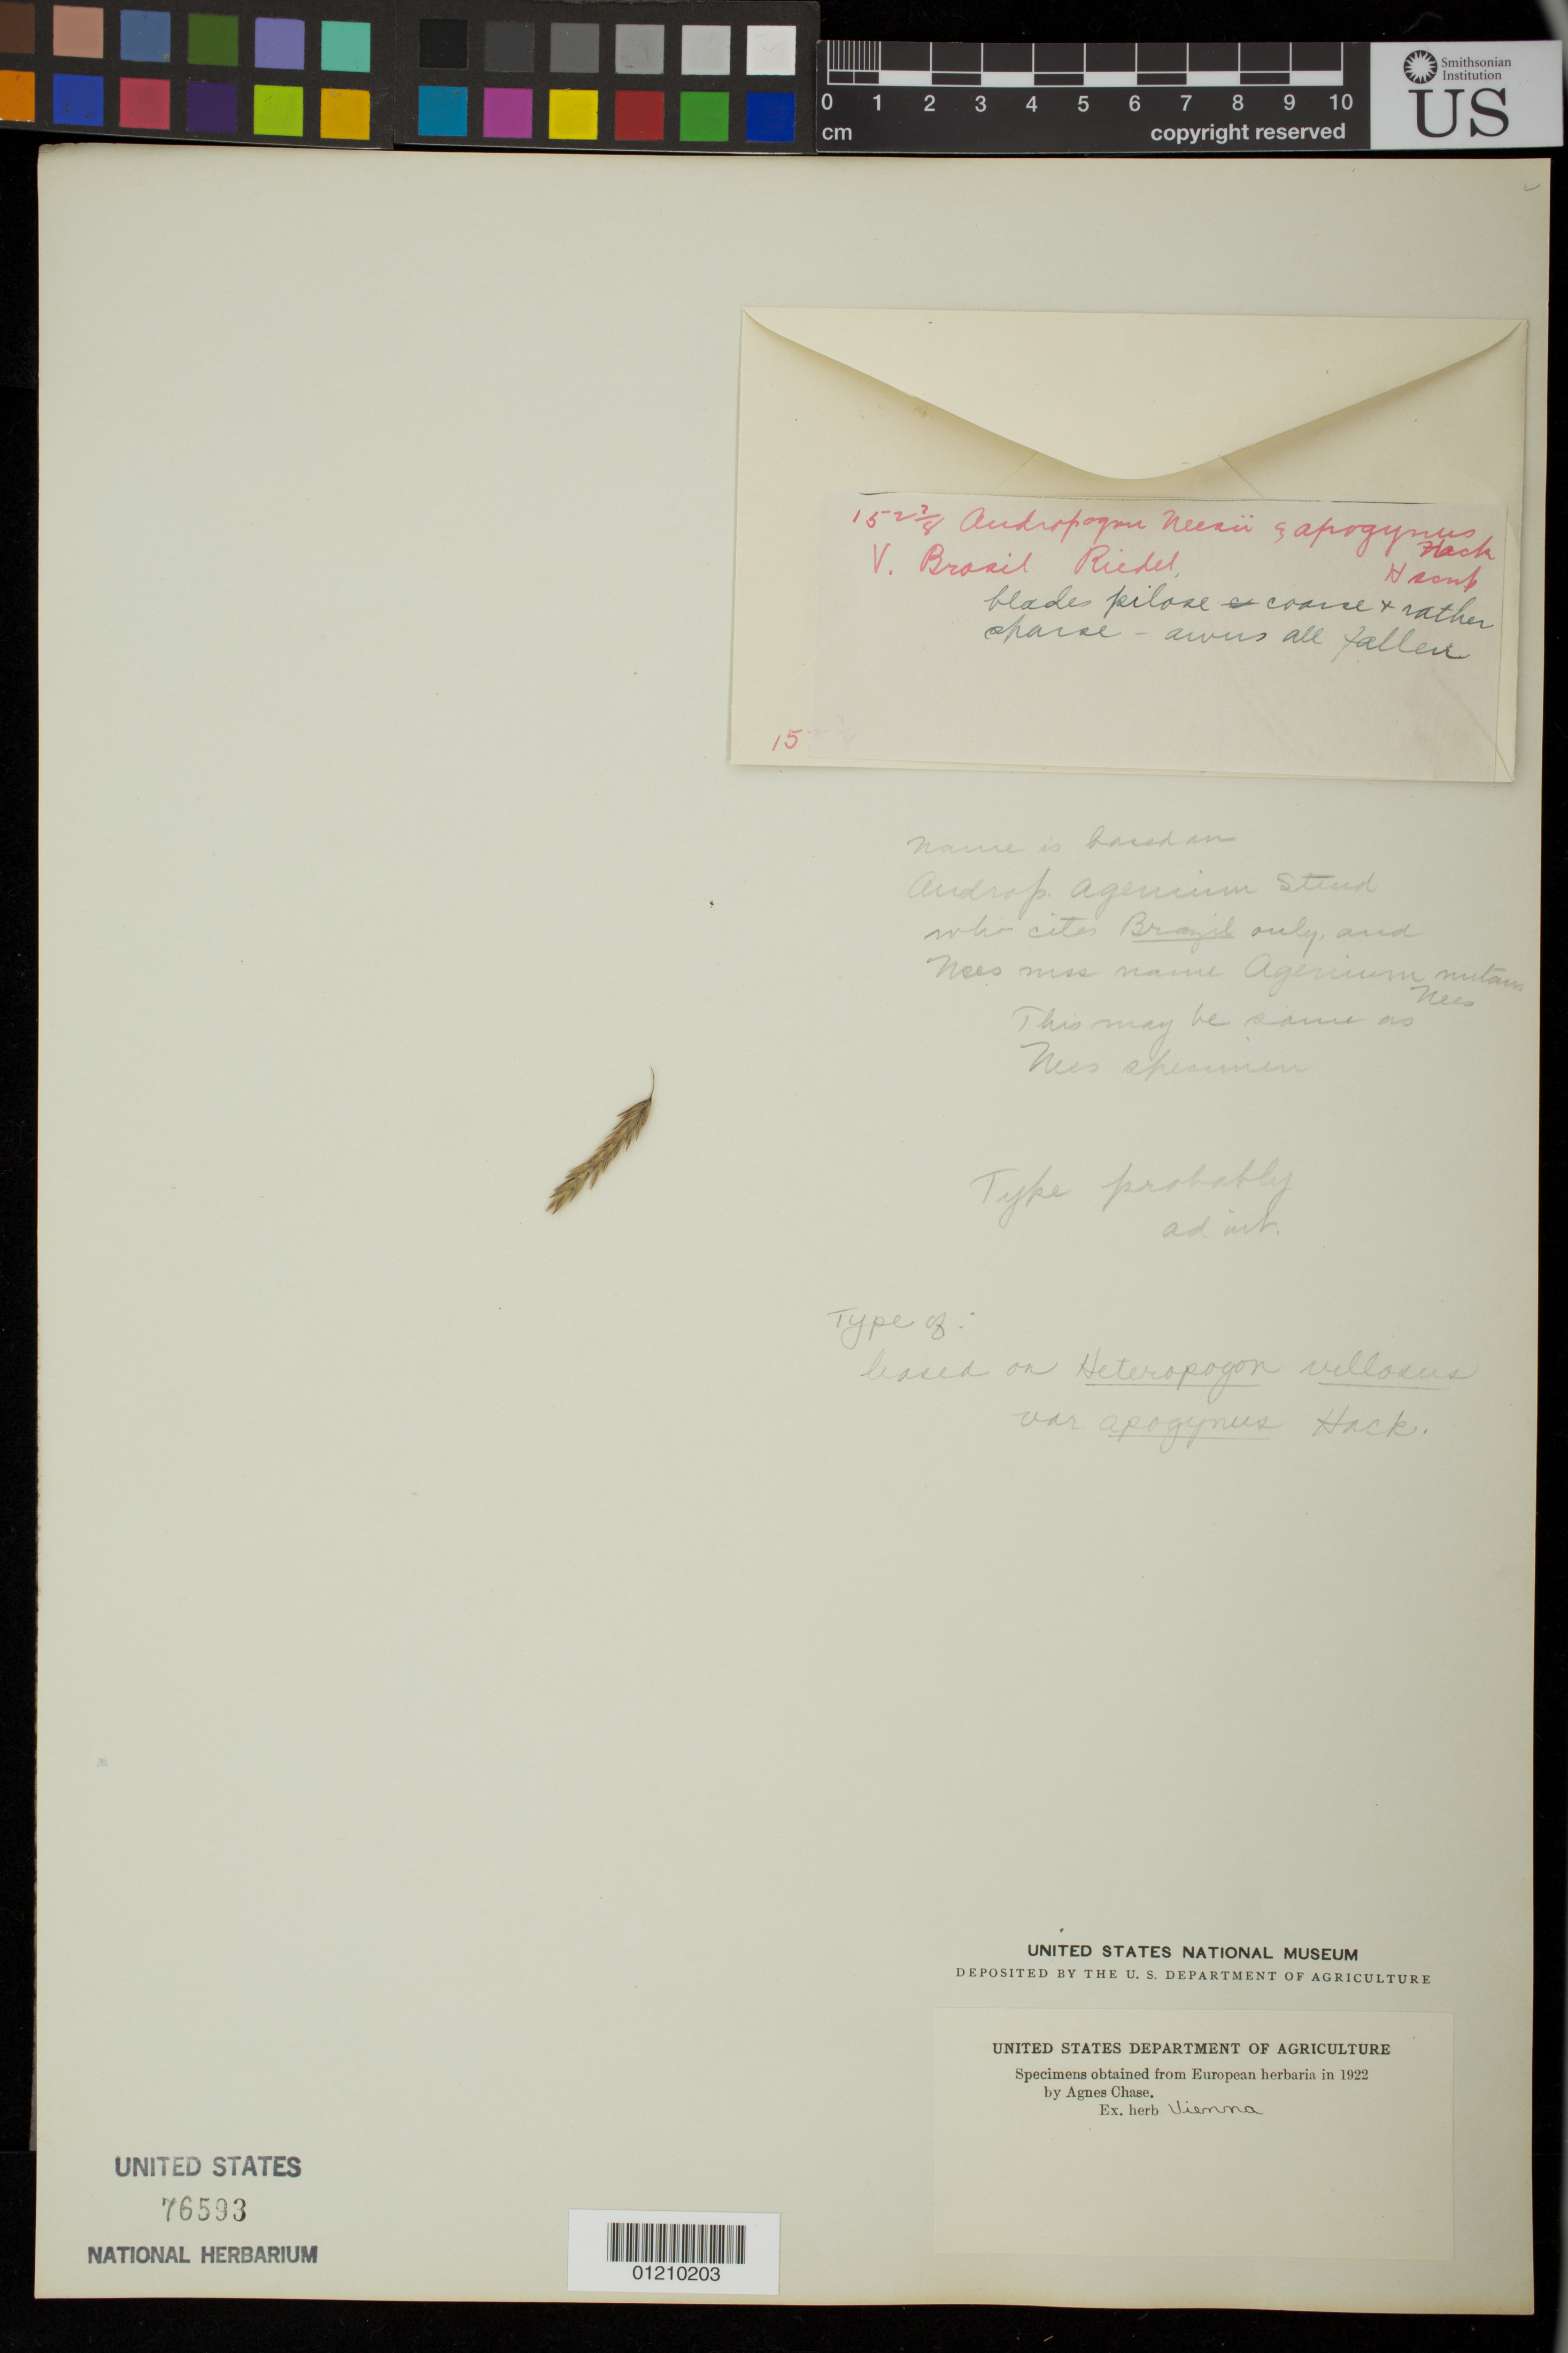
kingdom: Plantae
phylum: Tracheophyta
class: Liliopsida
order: Poales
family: Poaceae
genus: Heteropogon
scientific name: Heteropogon villosus var. apogynus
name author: Hack.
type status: Type Collection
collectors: Riedel, --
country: Brazil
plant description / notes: Fragmentary material of type specimen ex herb. Vienna.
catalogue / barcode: US 76593